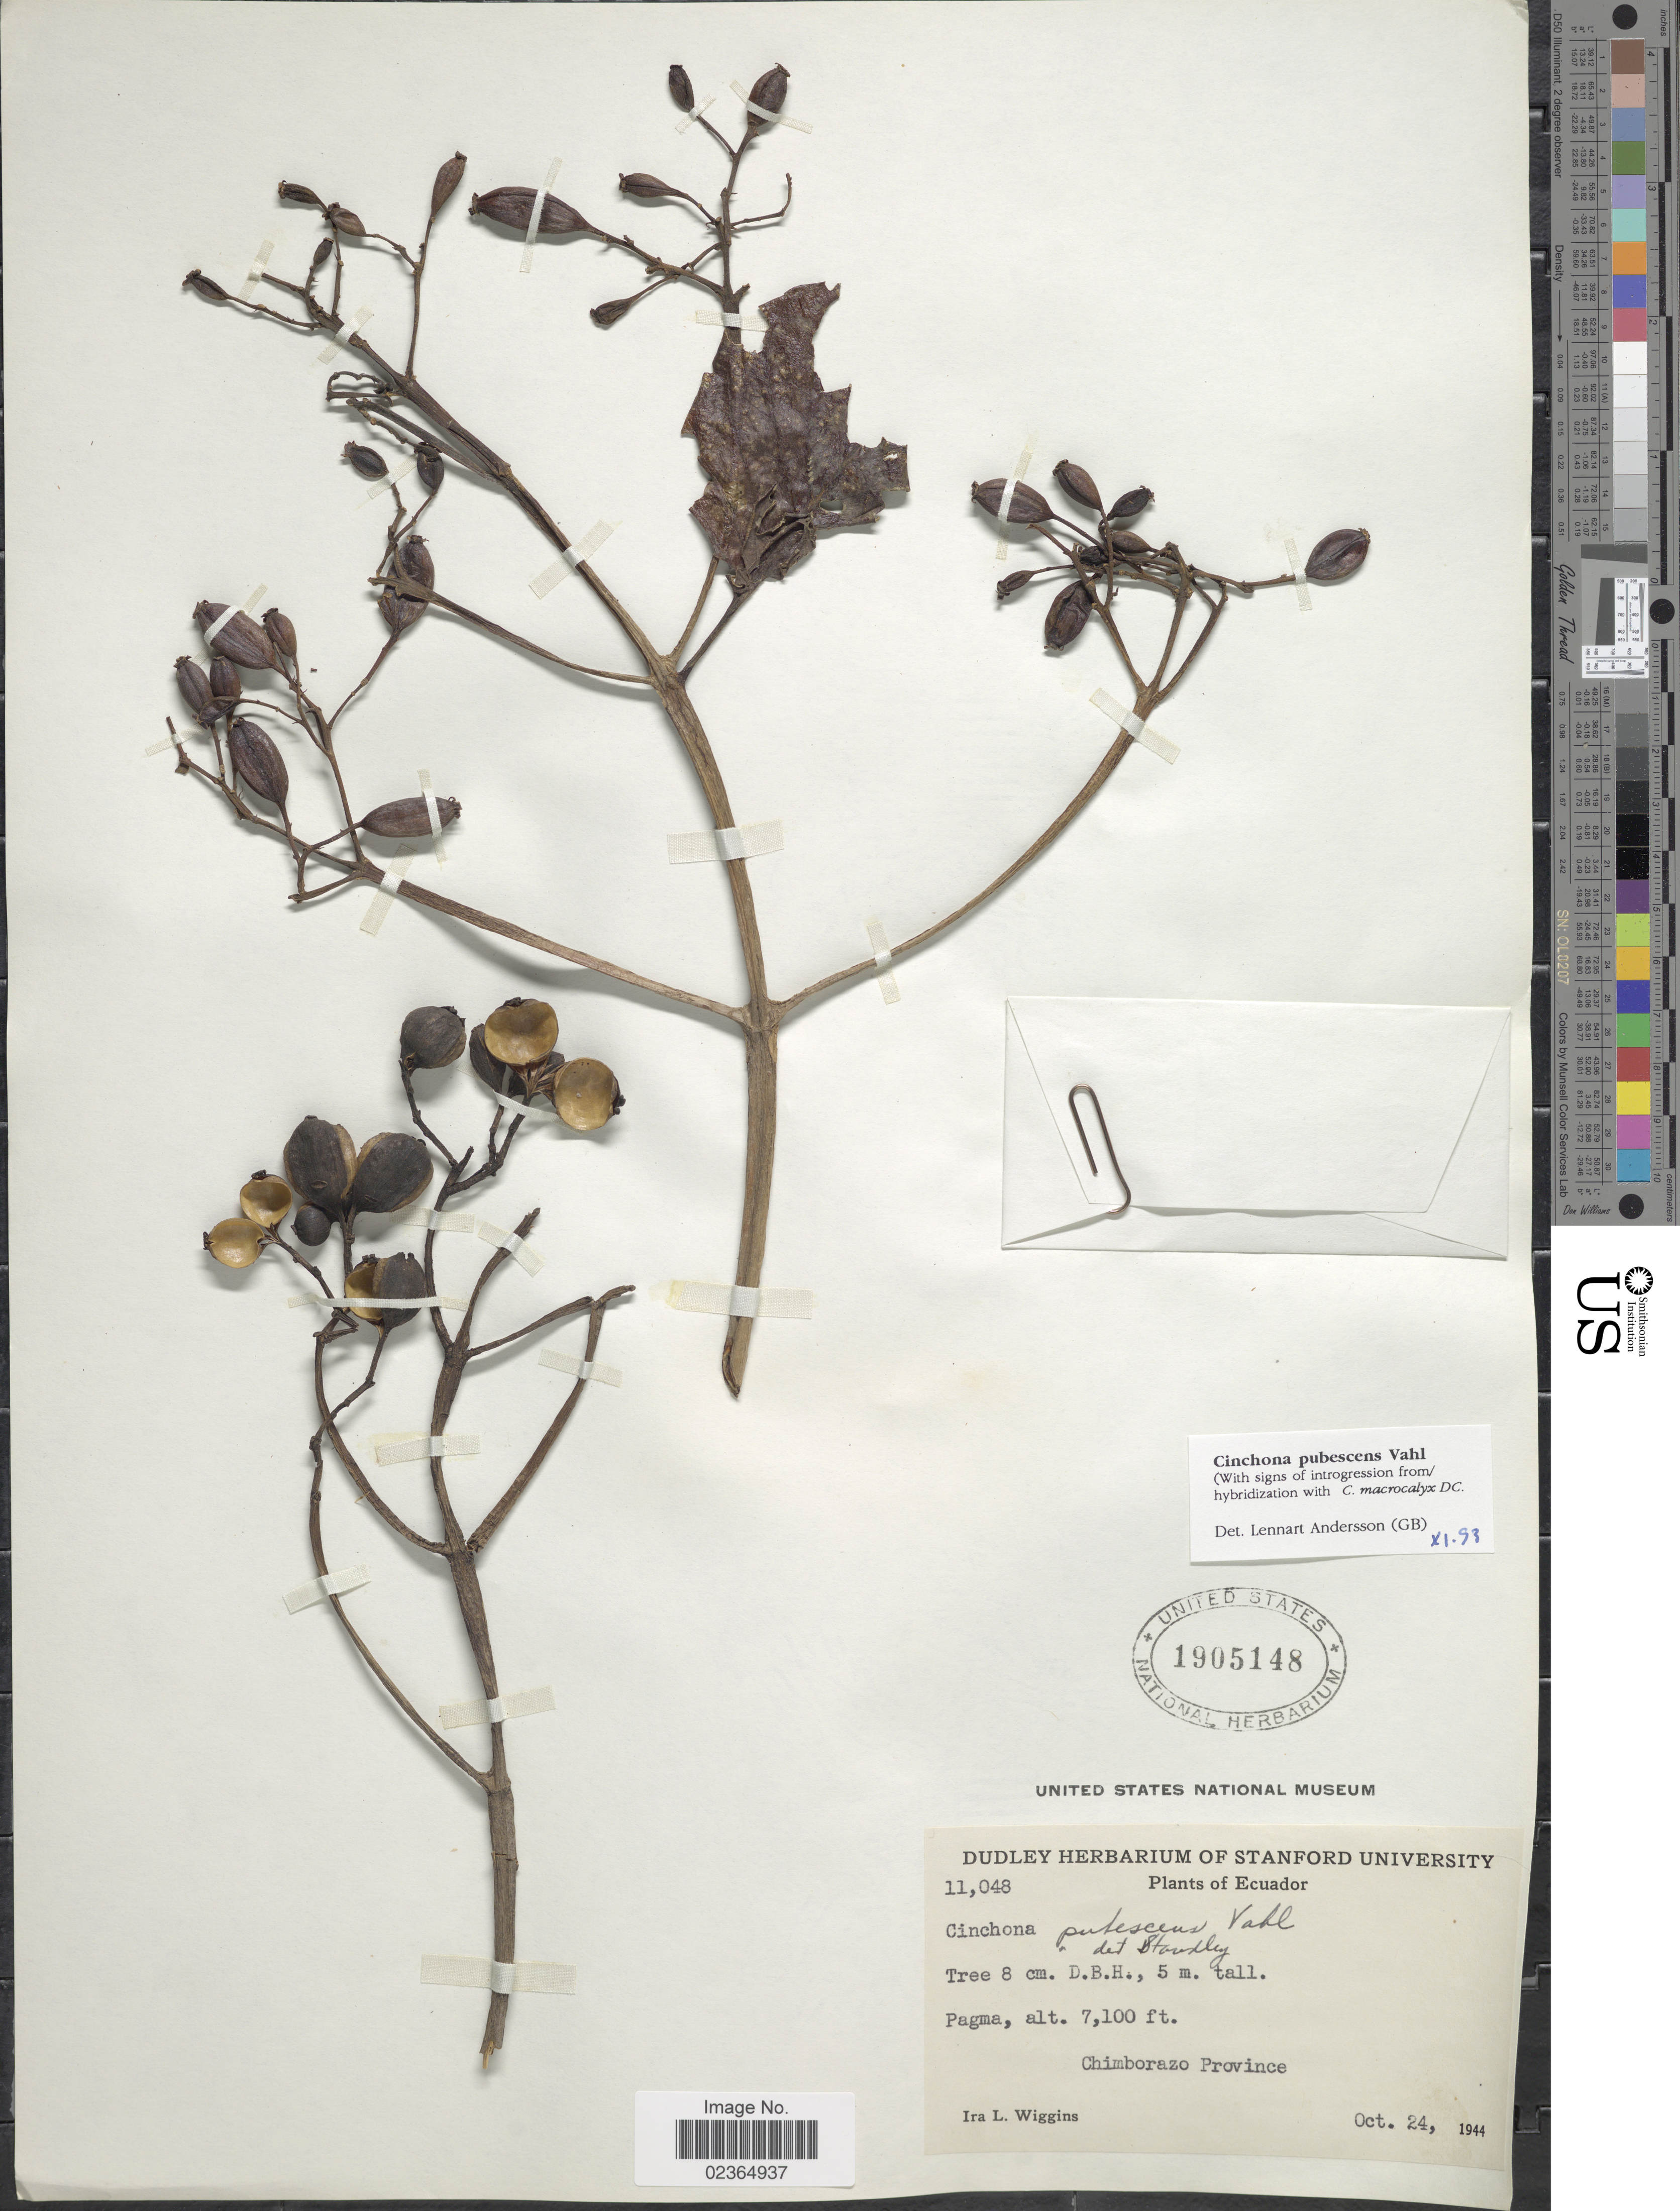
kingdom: Plantae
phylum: Tracheophyta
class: Magnoliopsida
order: Gentianales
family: Rubiaceae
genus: Cinchona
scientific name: Cinchona pubescens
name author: Vahl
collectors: I. L. Wiggins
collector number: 11048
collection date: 1944-10-24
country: Ecuador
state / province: Chimborazo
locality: Pagma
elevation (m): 2164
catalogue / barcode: US 1905148